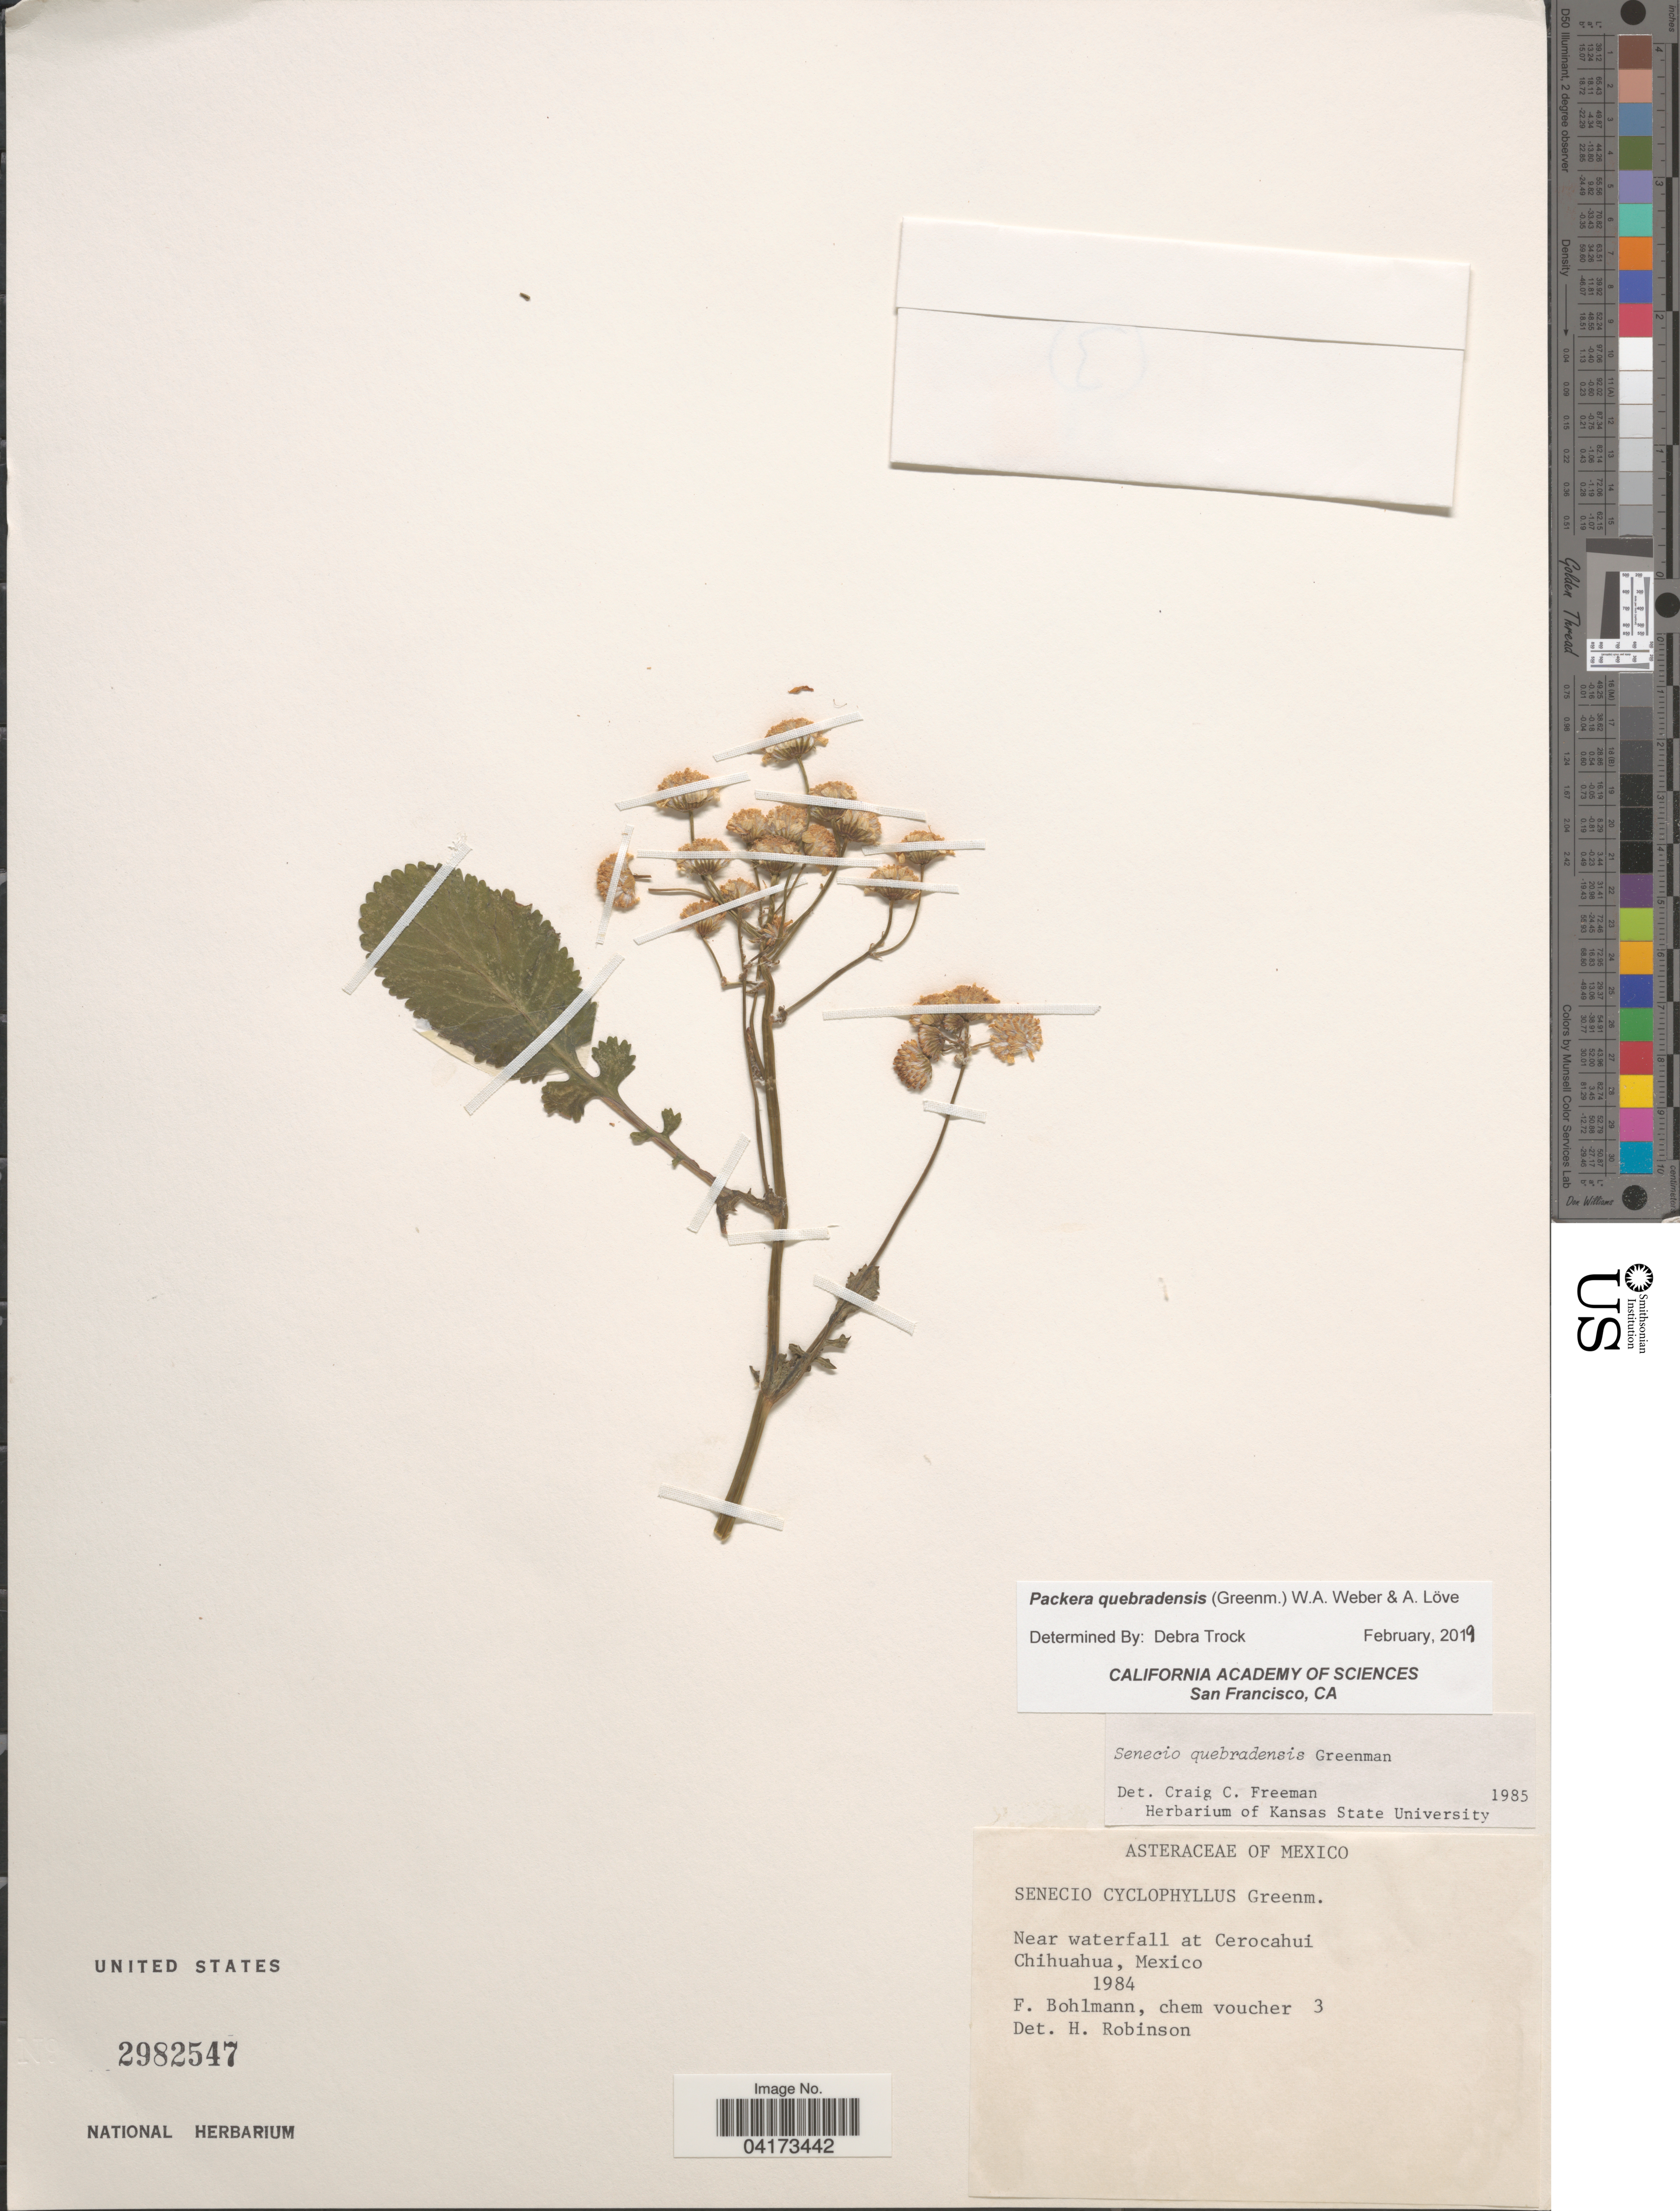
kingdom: Plantae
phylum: Tracheophyta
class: Magnoliopsida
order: Asterales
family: Asteraceae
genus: Packera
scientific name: Packera quebradensis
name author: (Greenm.) W.A. Weber & Á. Löve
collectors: Bohlmann, F.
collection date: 1984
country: Mexico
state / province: Chihuahua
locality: Near waterfall at Cerocahui.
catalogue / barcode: US 2982547